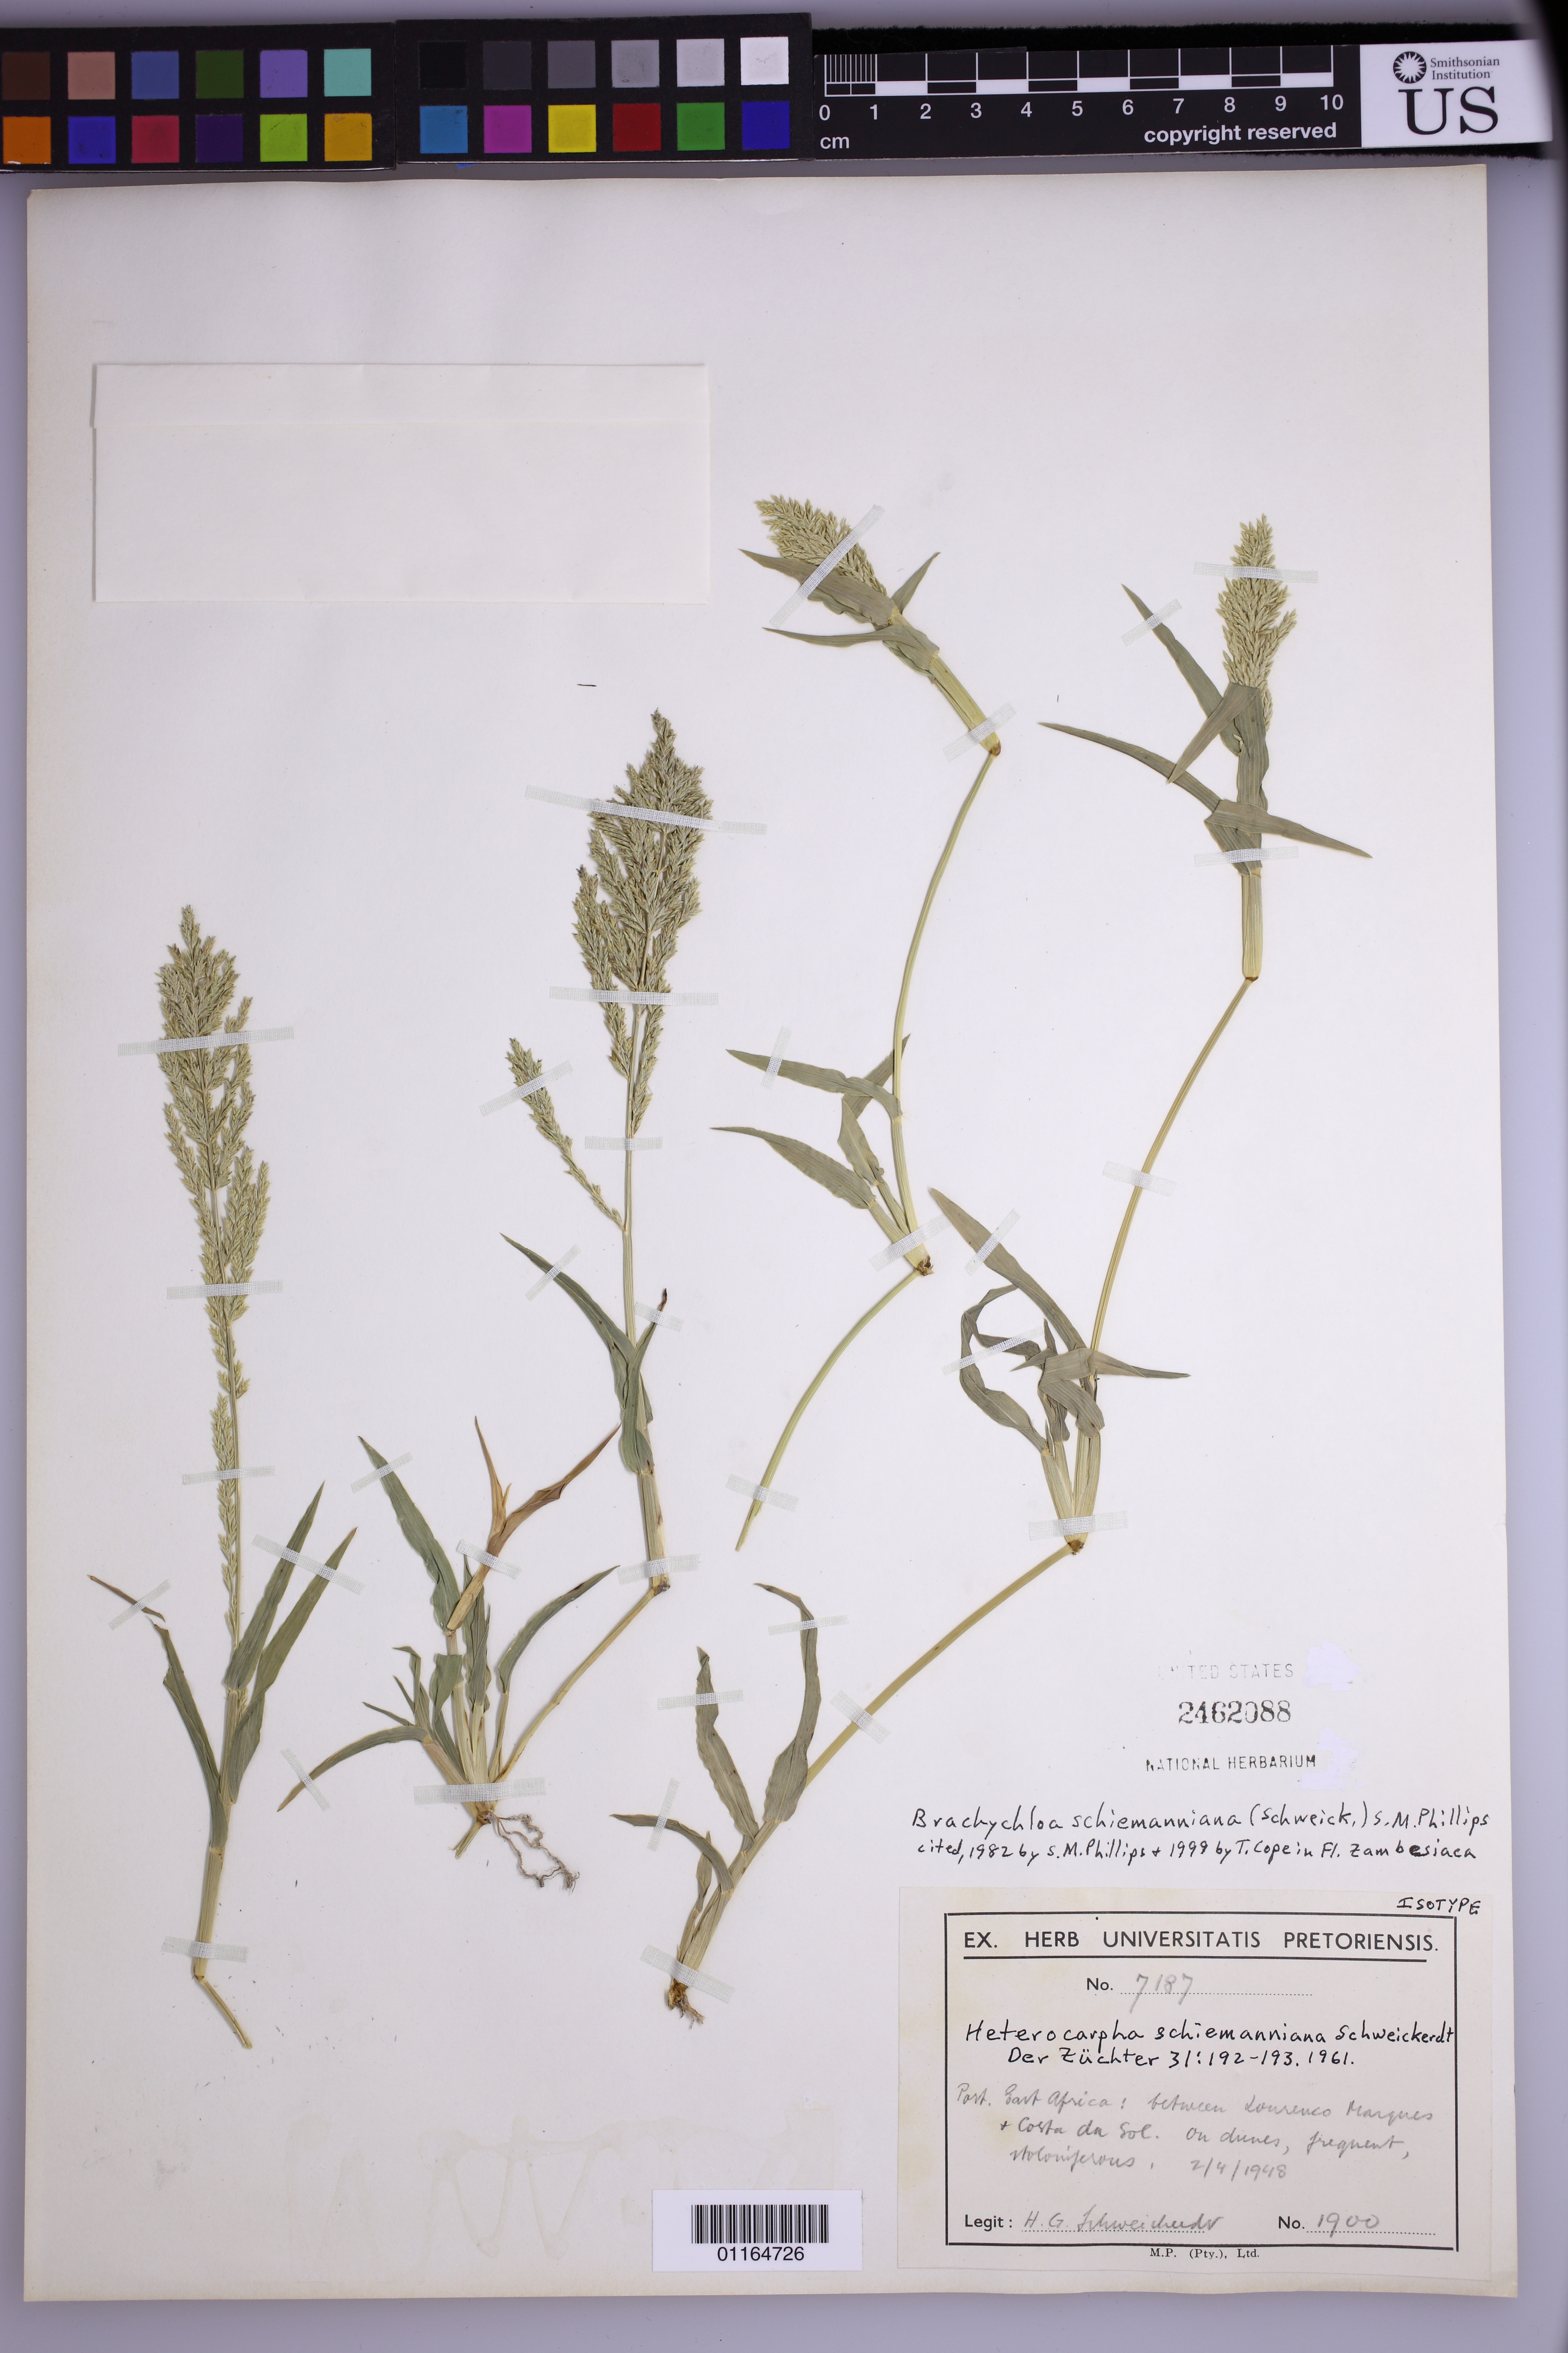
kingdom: Plantae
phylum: Tracheophyta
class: Liliopsida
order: Poales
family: Poaceae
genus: Heterocarpha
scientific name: Heterocarpha schiemanniana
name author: Schweick.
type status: Isotype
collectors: H. Schweickerdt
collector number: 1900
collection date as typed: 2/4/1948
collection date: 1948-04-02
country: Mozambique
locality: Portuguese East Africa: between Lourenco Marques and Costa da Sol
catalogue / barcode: US 2462088